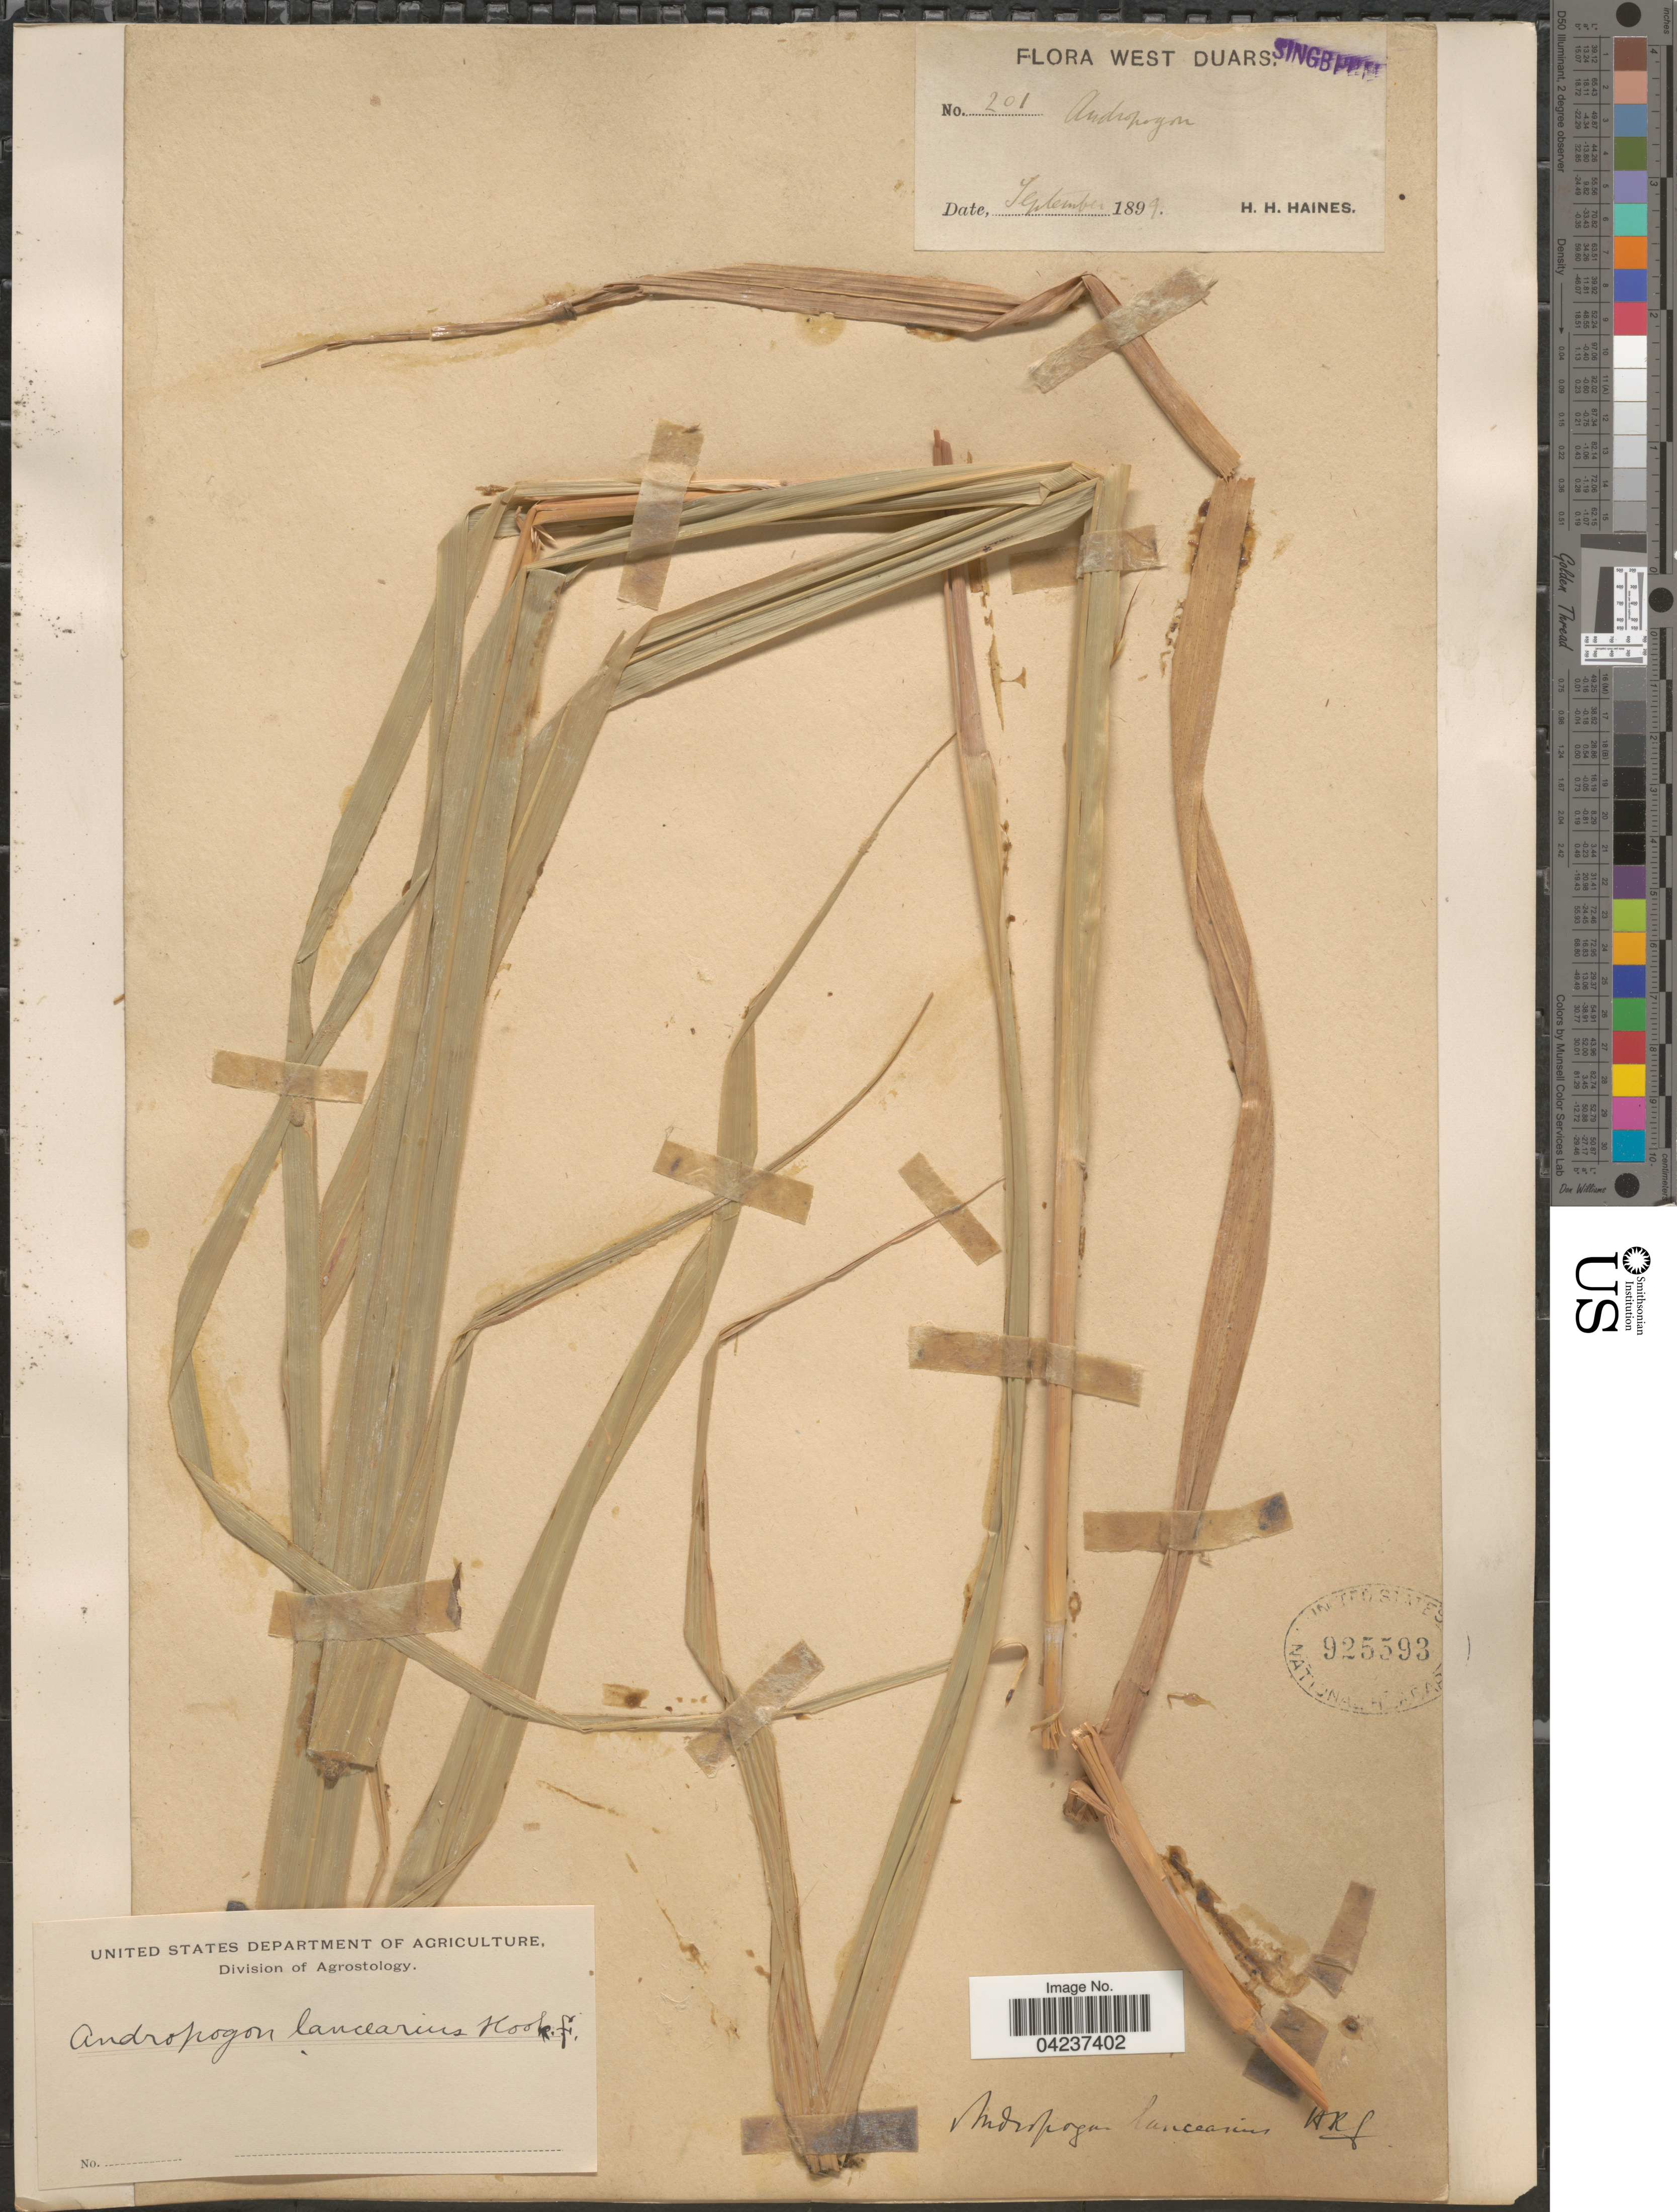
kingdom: Plantae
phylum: Tracheophyta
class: Liliopsida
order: Poales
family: Poaceae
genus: Chrysopogon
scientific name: Chrysopogon verticillatus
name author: (Roxb.) Trin. ex Steud.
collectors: H. H. Haines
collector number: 201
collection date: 1899-09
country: India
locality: West Duars.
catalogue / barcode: US 925593